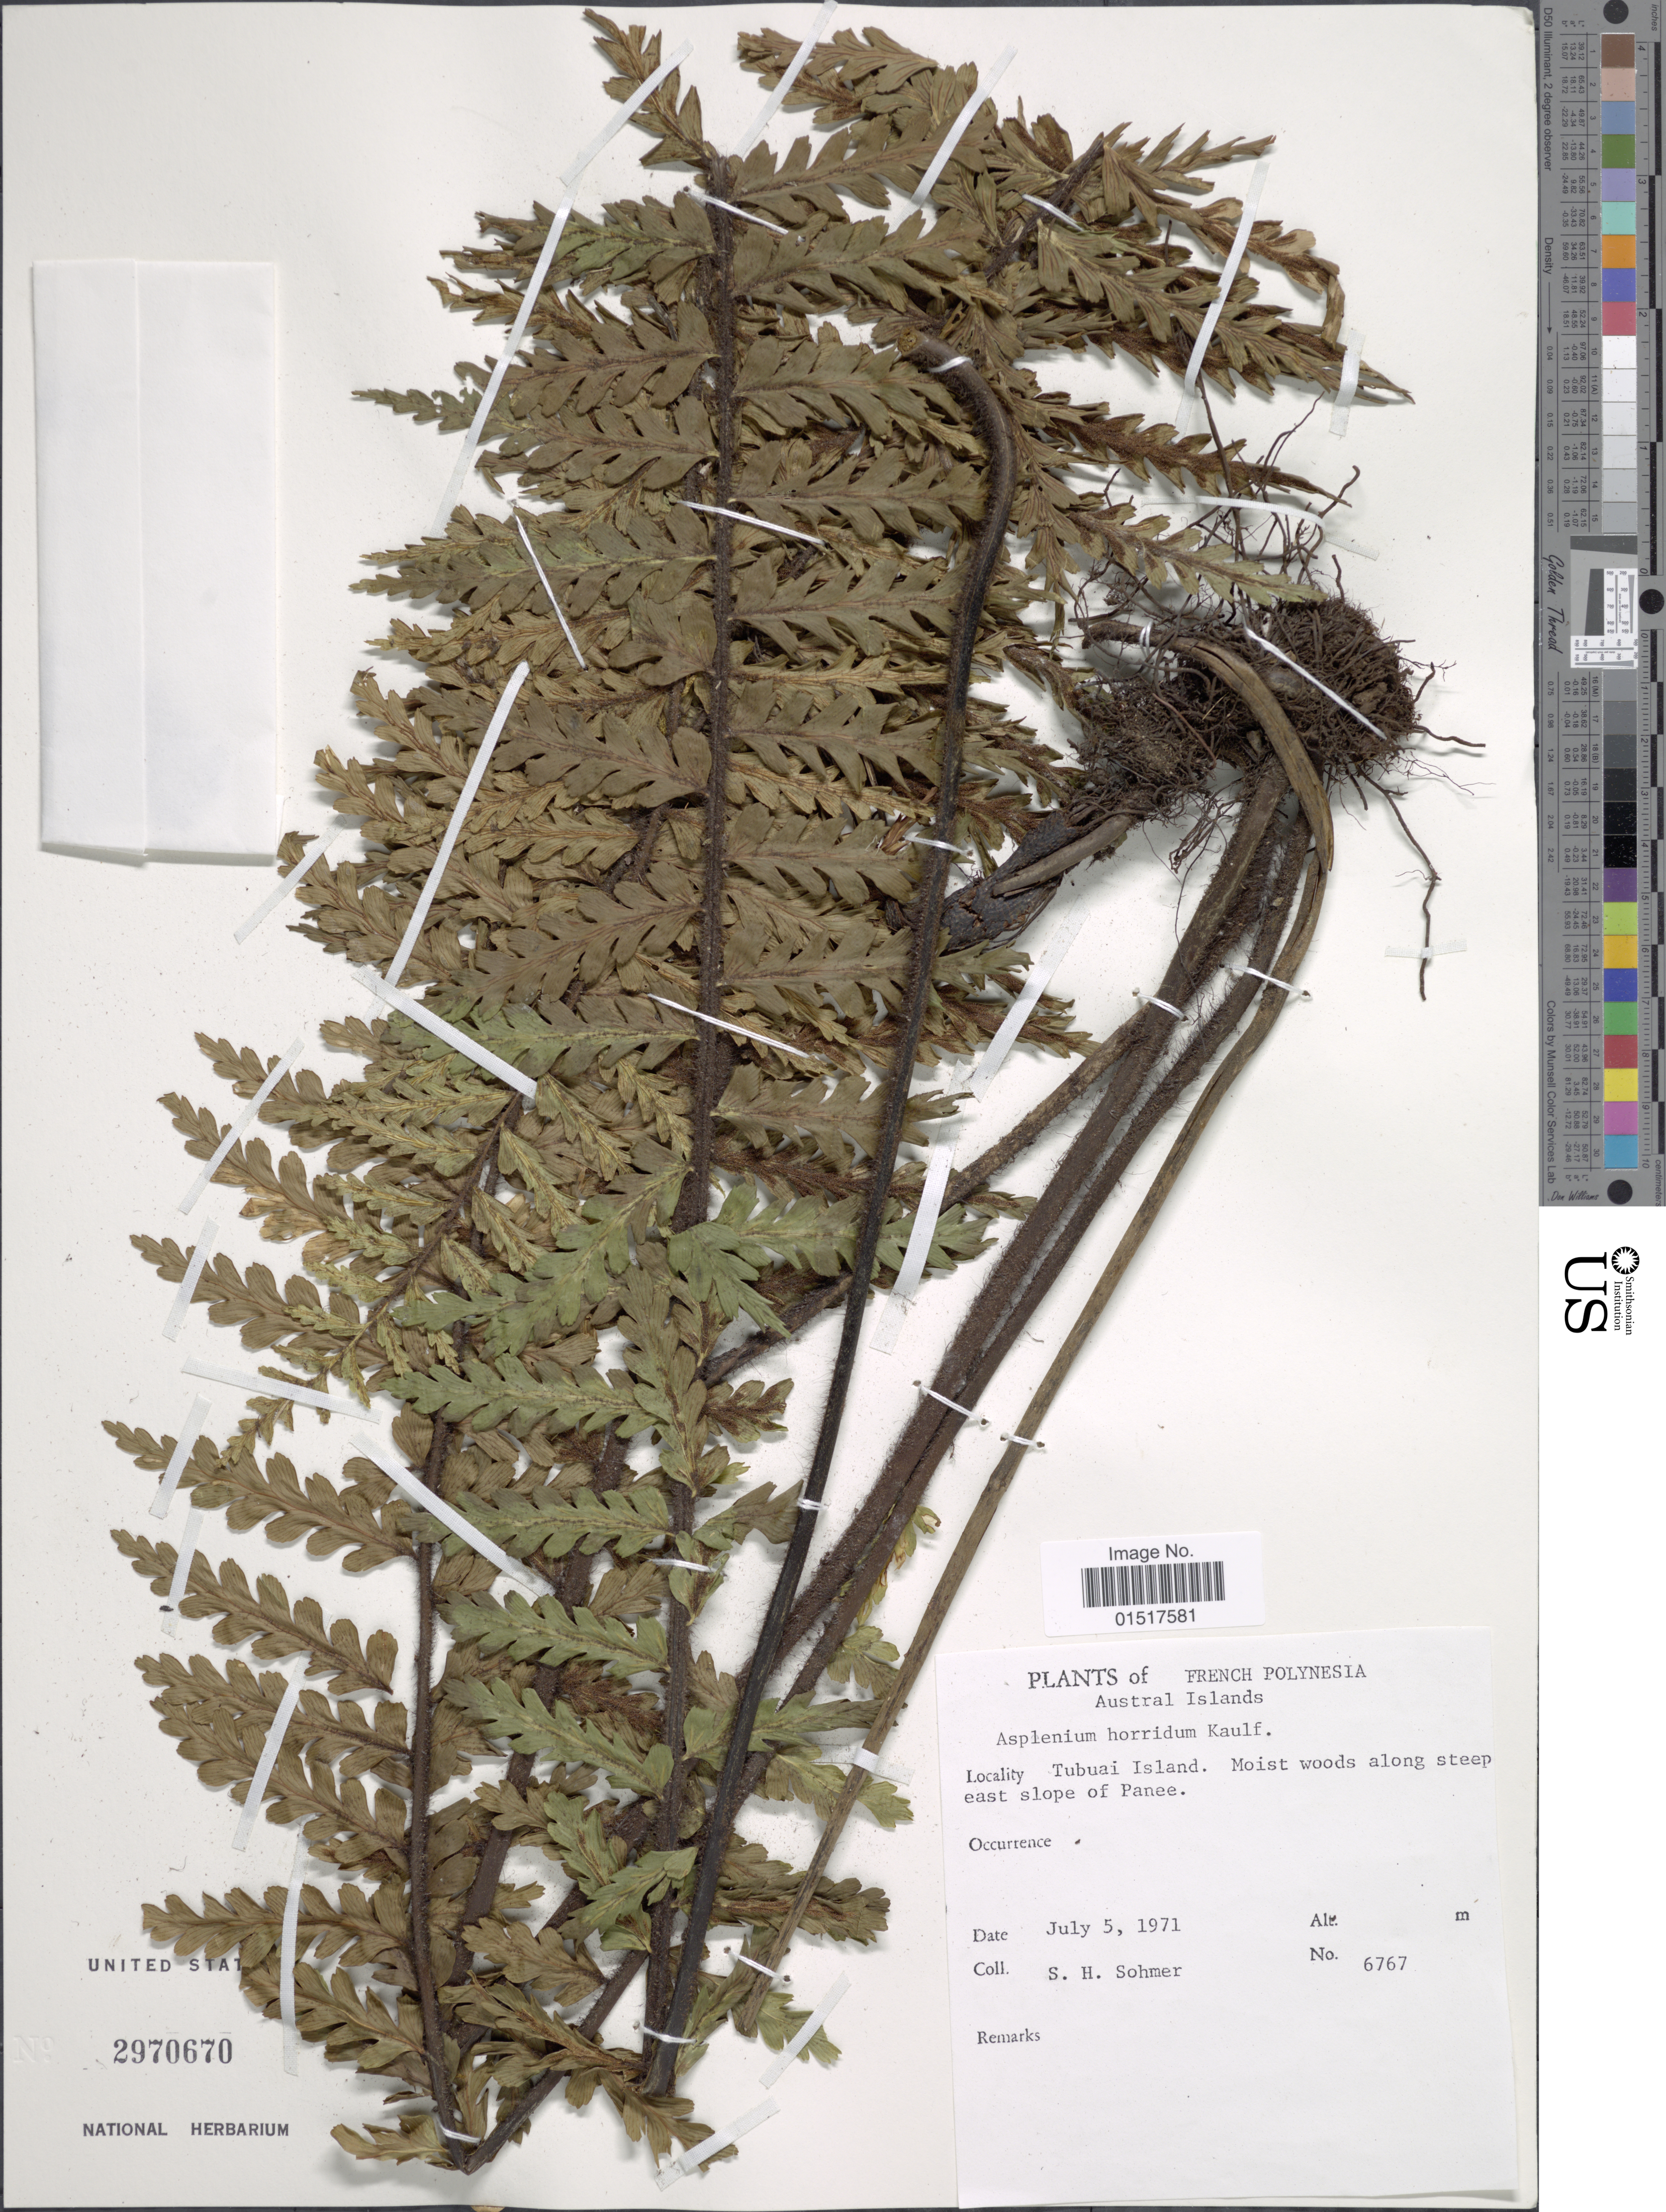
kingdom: Plantae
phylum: Tracheophyta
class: Polypodiopsida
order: Polypodiales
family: Aspleniaceae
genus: Asplenium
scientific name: Asplenium horridum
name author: Kaulf.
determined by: Salgado, A. E.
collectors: S. H. Sohmer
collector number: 6767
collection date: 1971-07-05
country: French Polynesia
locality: Austral Islands. Tubuai Island. Moist woods along steep east slope of Panee.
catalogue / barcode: US 2970670